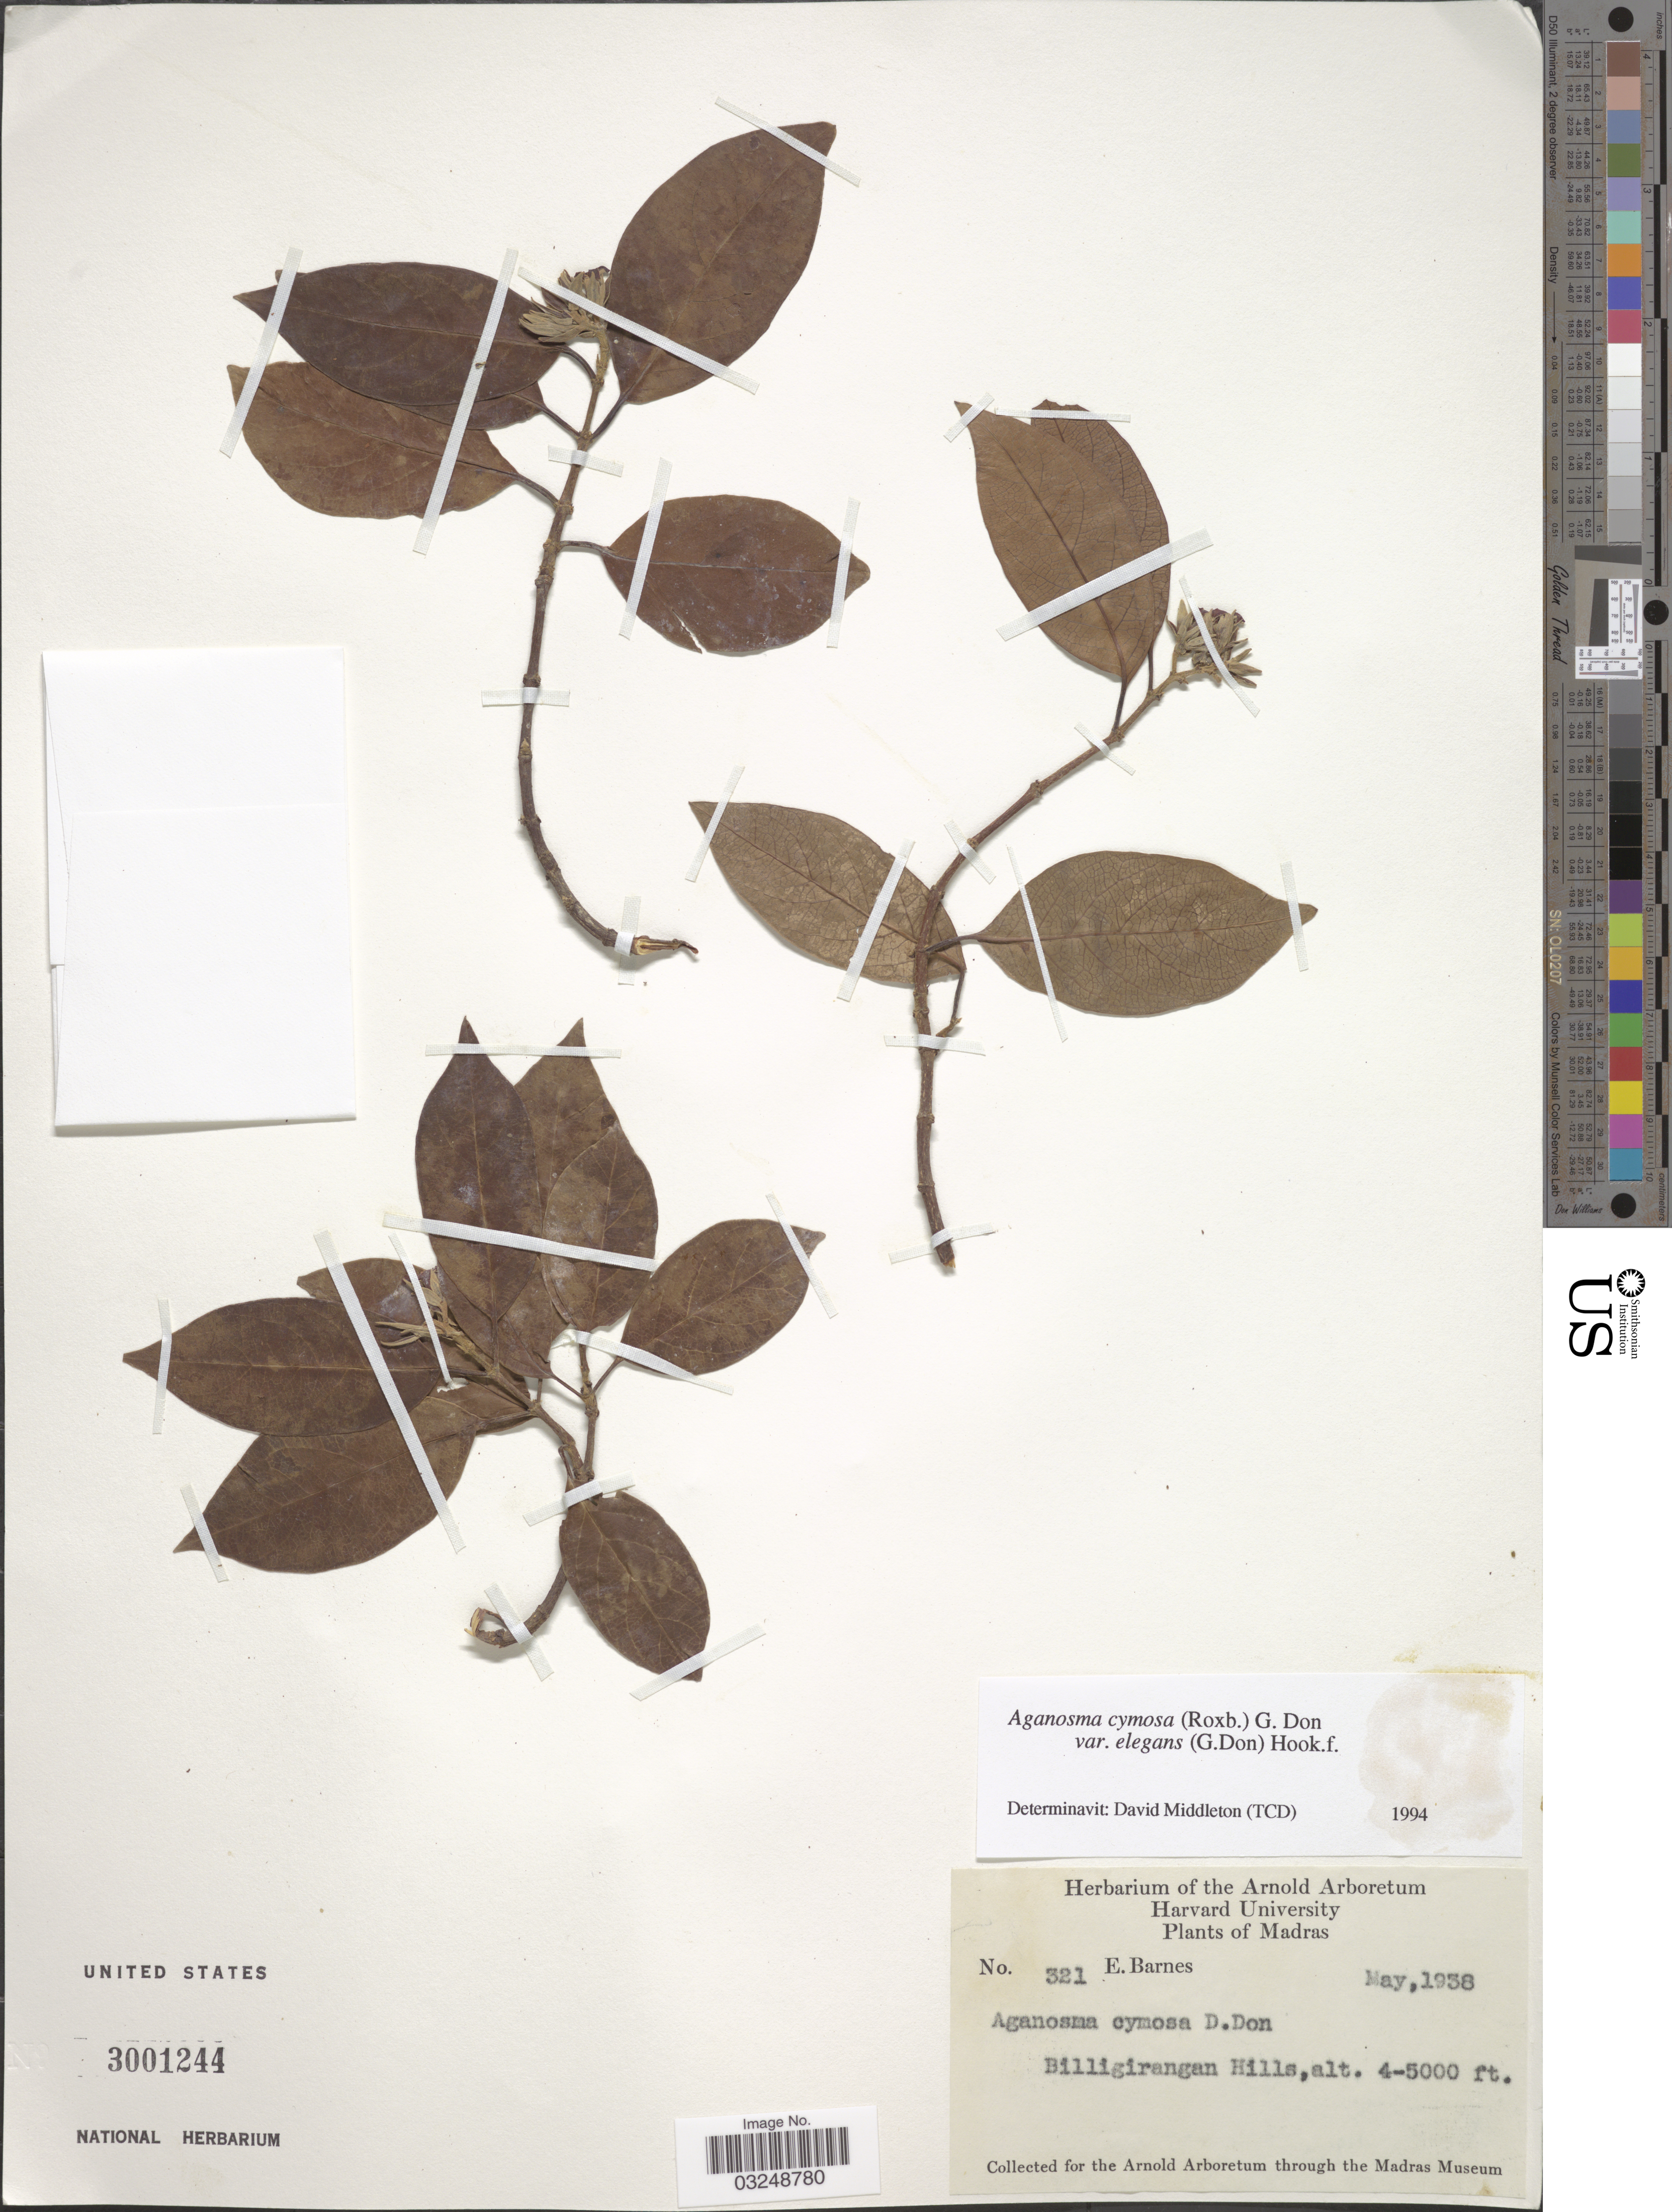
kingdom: Plantae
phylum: Tracheophyta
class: Magnoliopsida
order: Gentianales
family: Apocynaceae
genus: Aganosma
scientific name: Aganosma cymosa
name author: (Roxb.) G. Don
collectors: E. Barnes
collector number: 321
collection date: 1938-05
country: India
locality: Madras, Billigirangan Hills.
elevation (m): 1219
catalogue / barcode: US 3001244